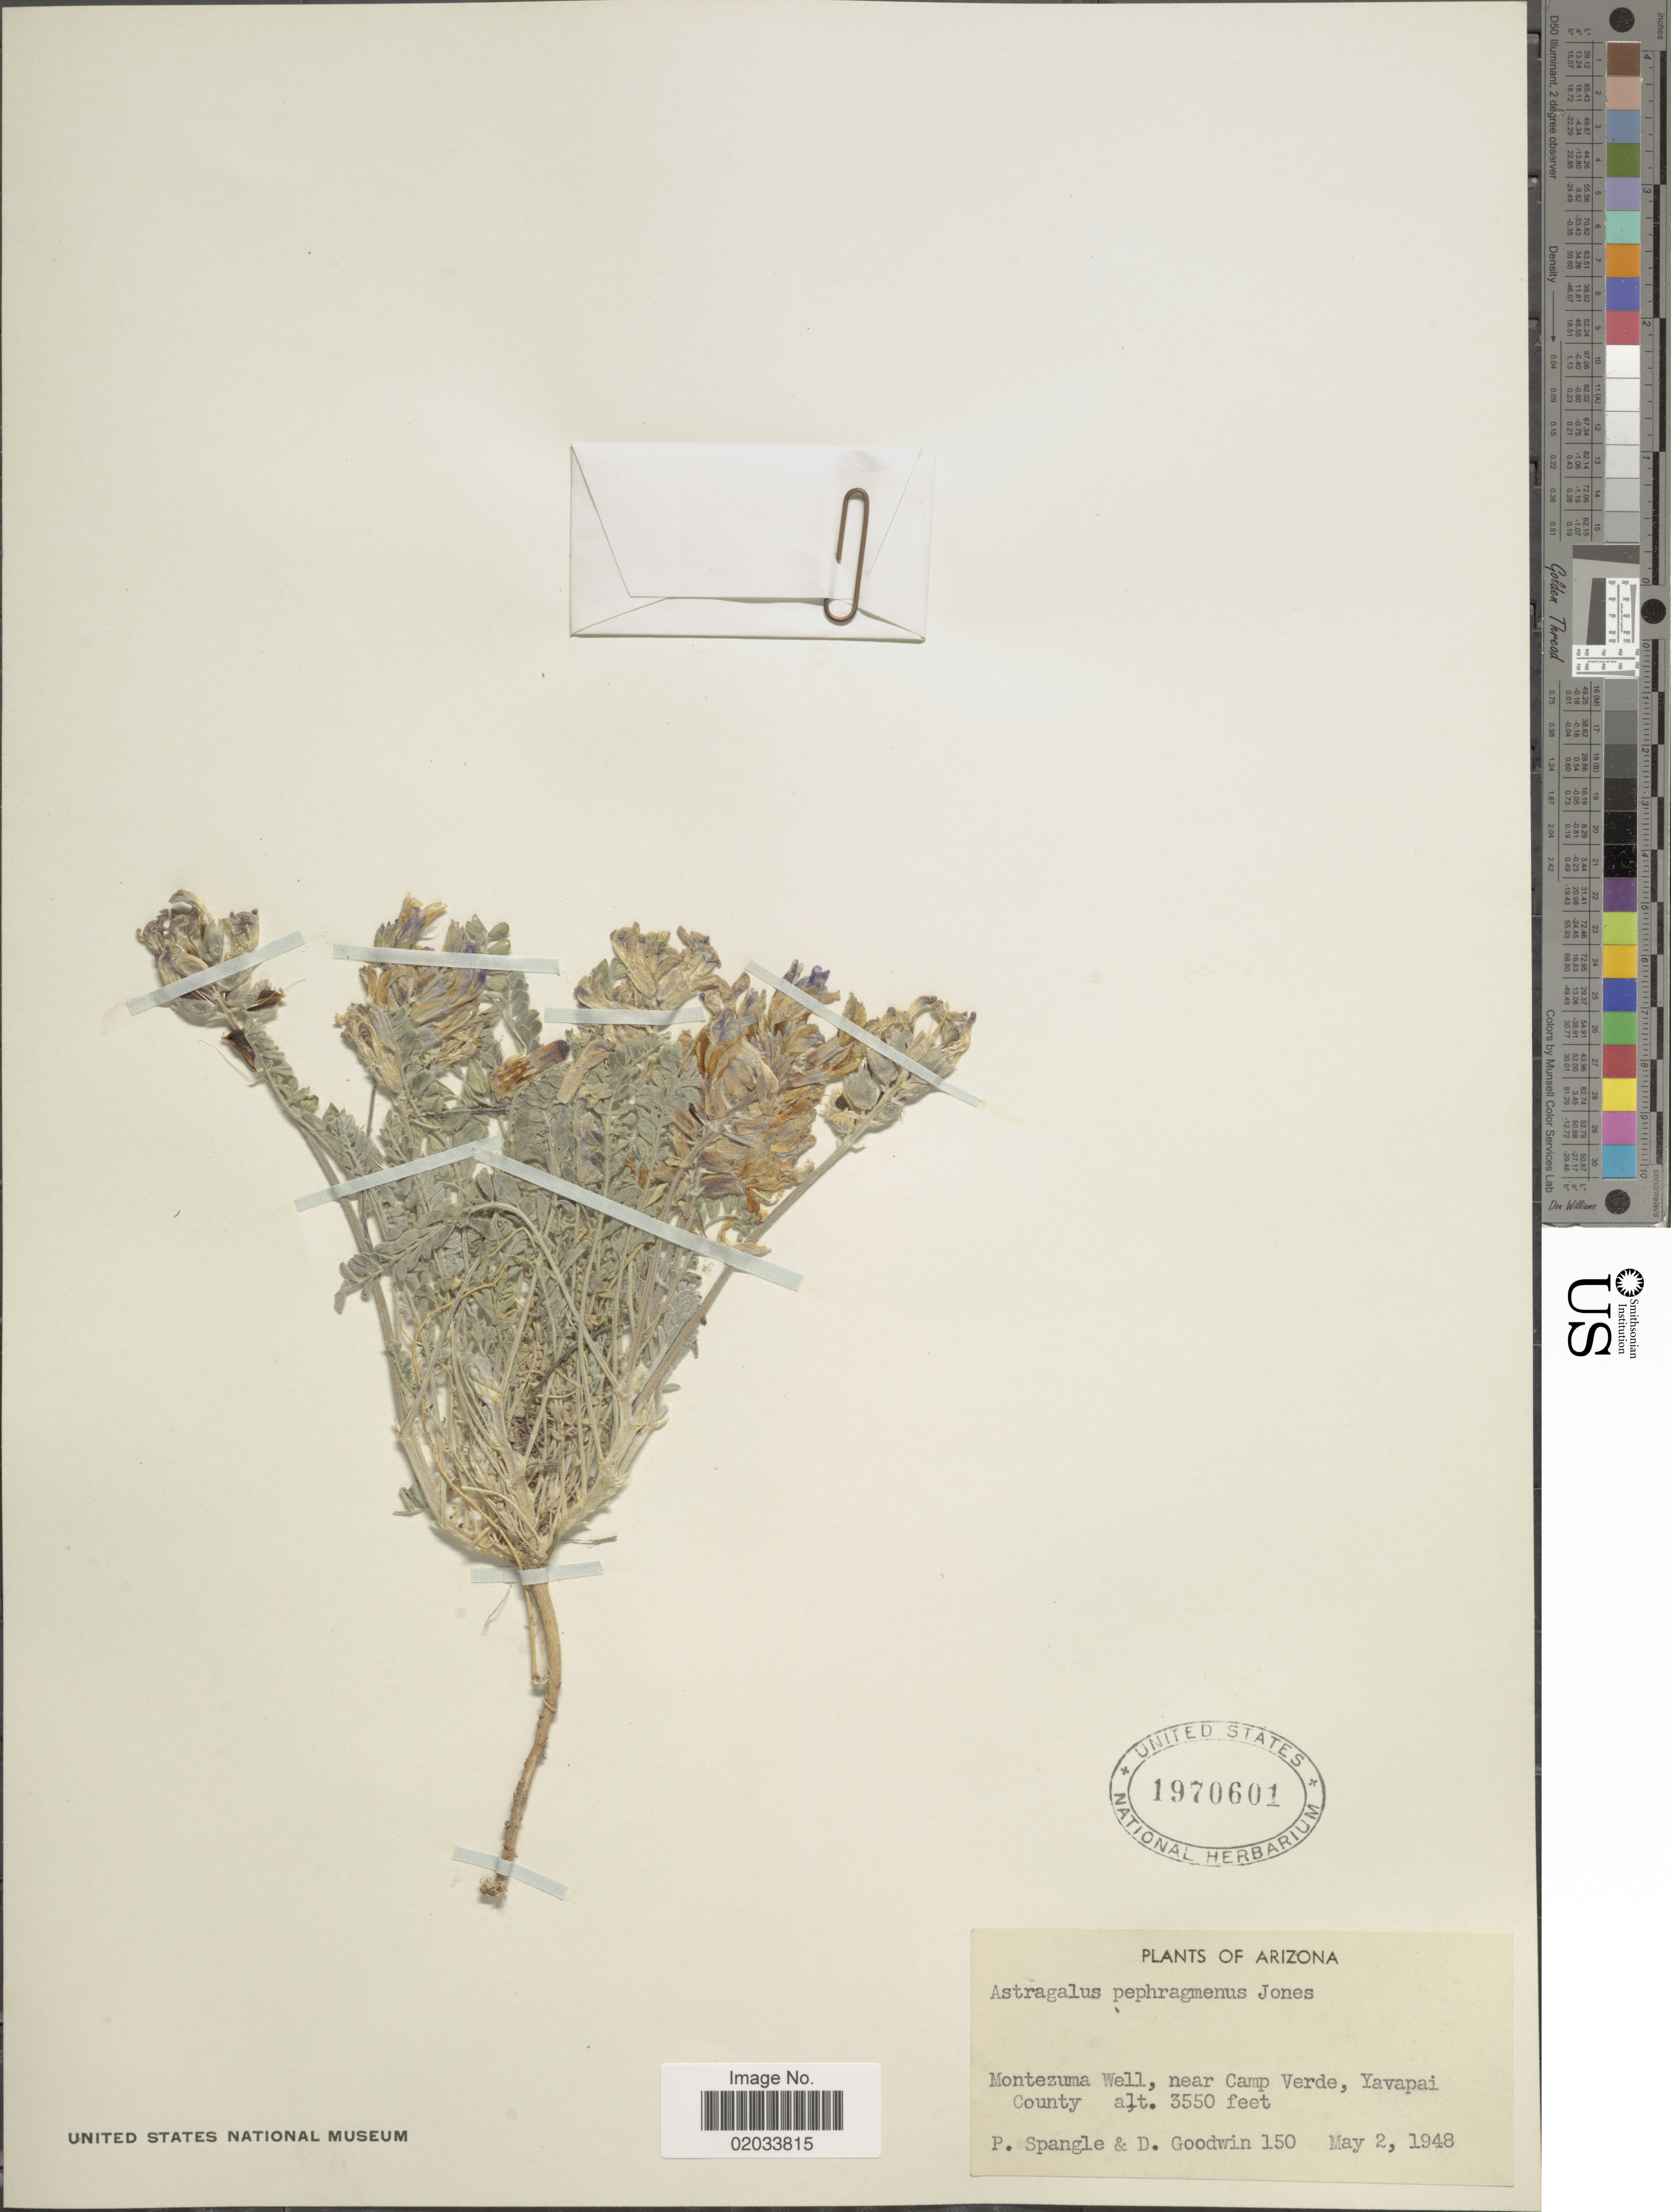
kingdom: Plantae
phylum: Tracheophyta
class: Magnoliopsida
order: Fabales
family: Fabaceae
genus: Astragalus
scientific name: Astragalus pephragmenus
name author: M.E. Jones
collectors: P. Spangle & D. Goodwin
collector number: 150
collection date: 1948-05-02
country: United States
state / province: Arizona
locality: Montezuma Well, near Camp Verde, Yavapai County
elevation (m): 1082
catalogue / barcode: US 1970601